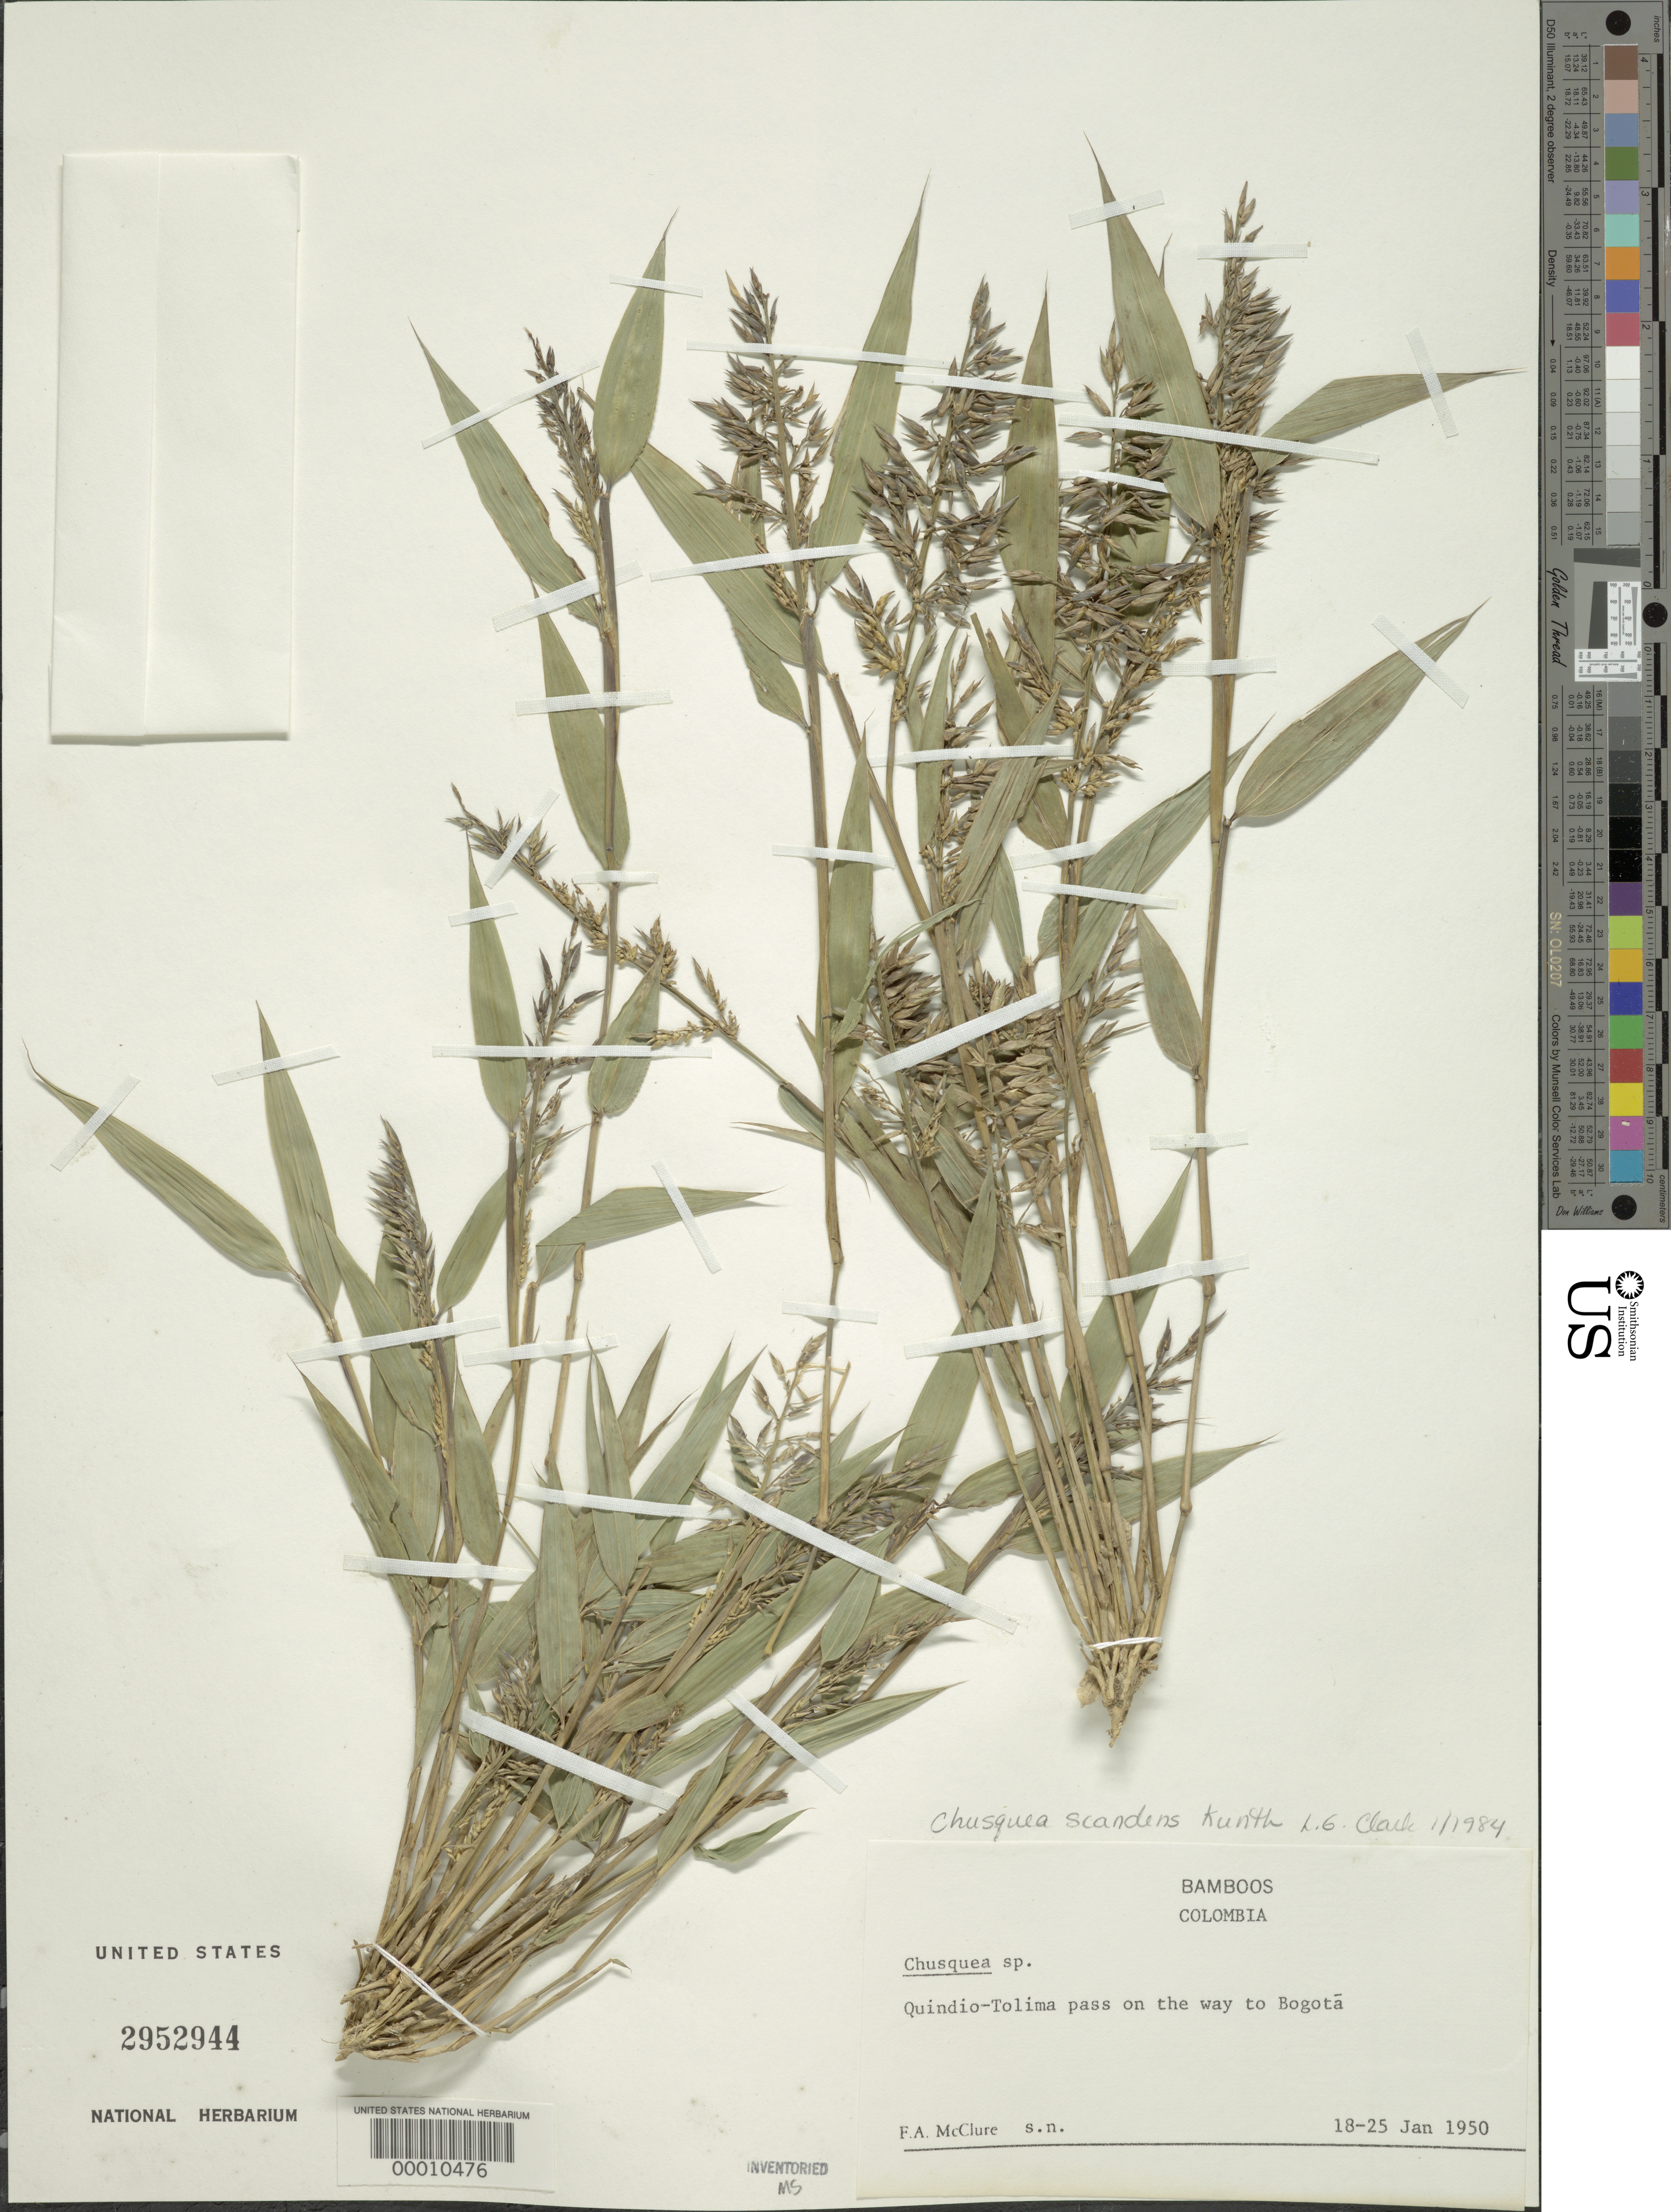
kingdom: Plantae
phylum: Tracheophyta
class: Liliopsida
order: Poales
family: Poaceae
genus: Chusquea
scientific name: Chusquea scandens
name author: Kunth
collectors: F. A. McClure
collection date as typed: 18 Jan 1950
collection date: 1950-01-18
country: Colombia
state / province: Quindío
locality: Tolima, Bogota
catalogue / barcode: US 2952944